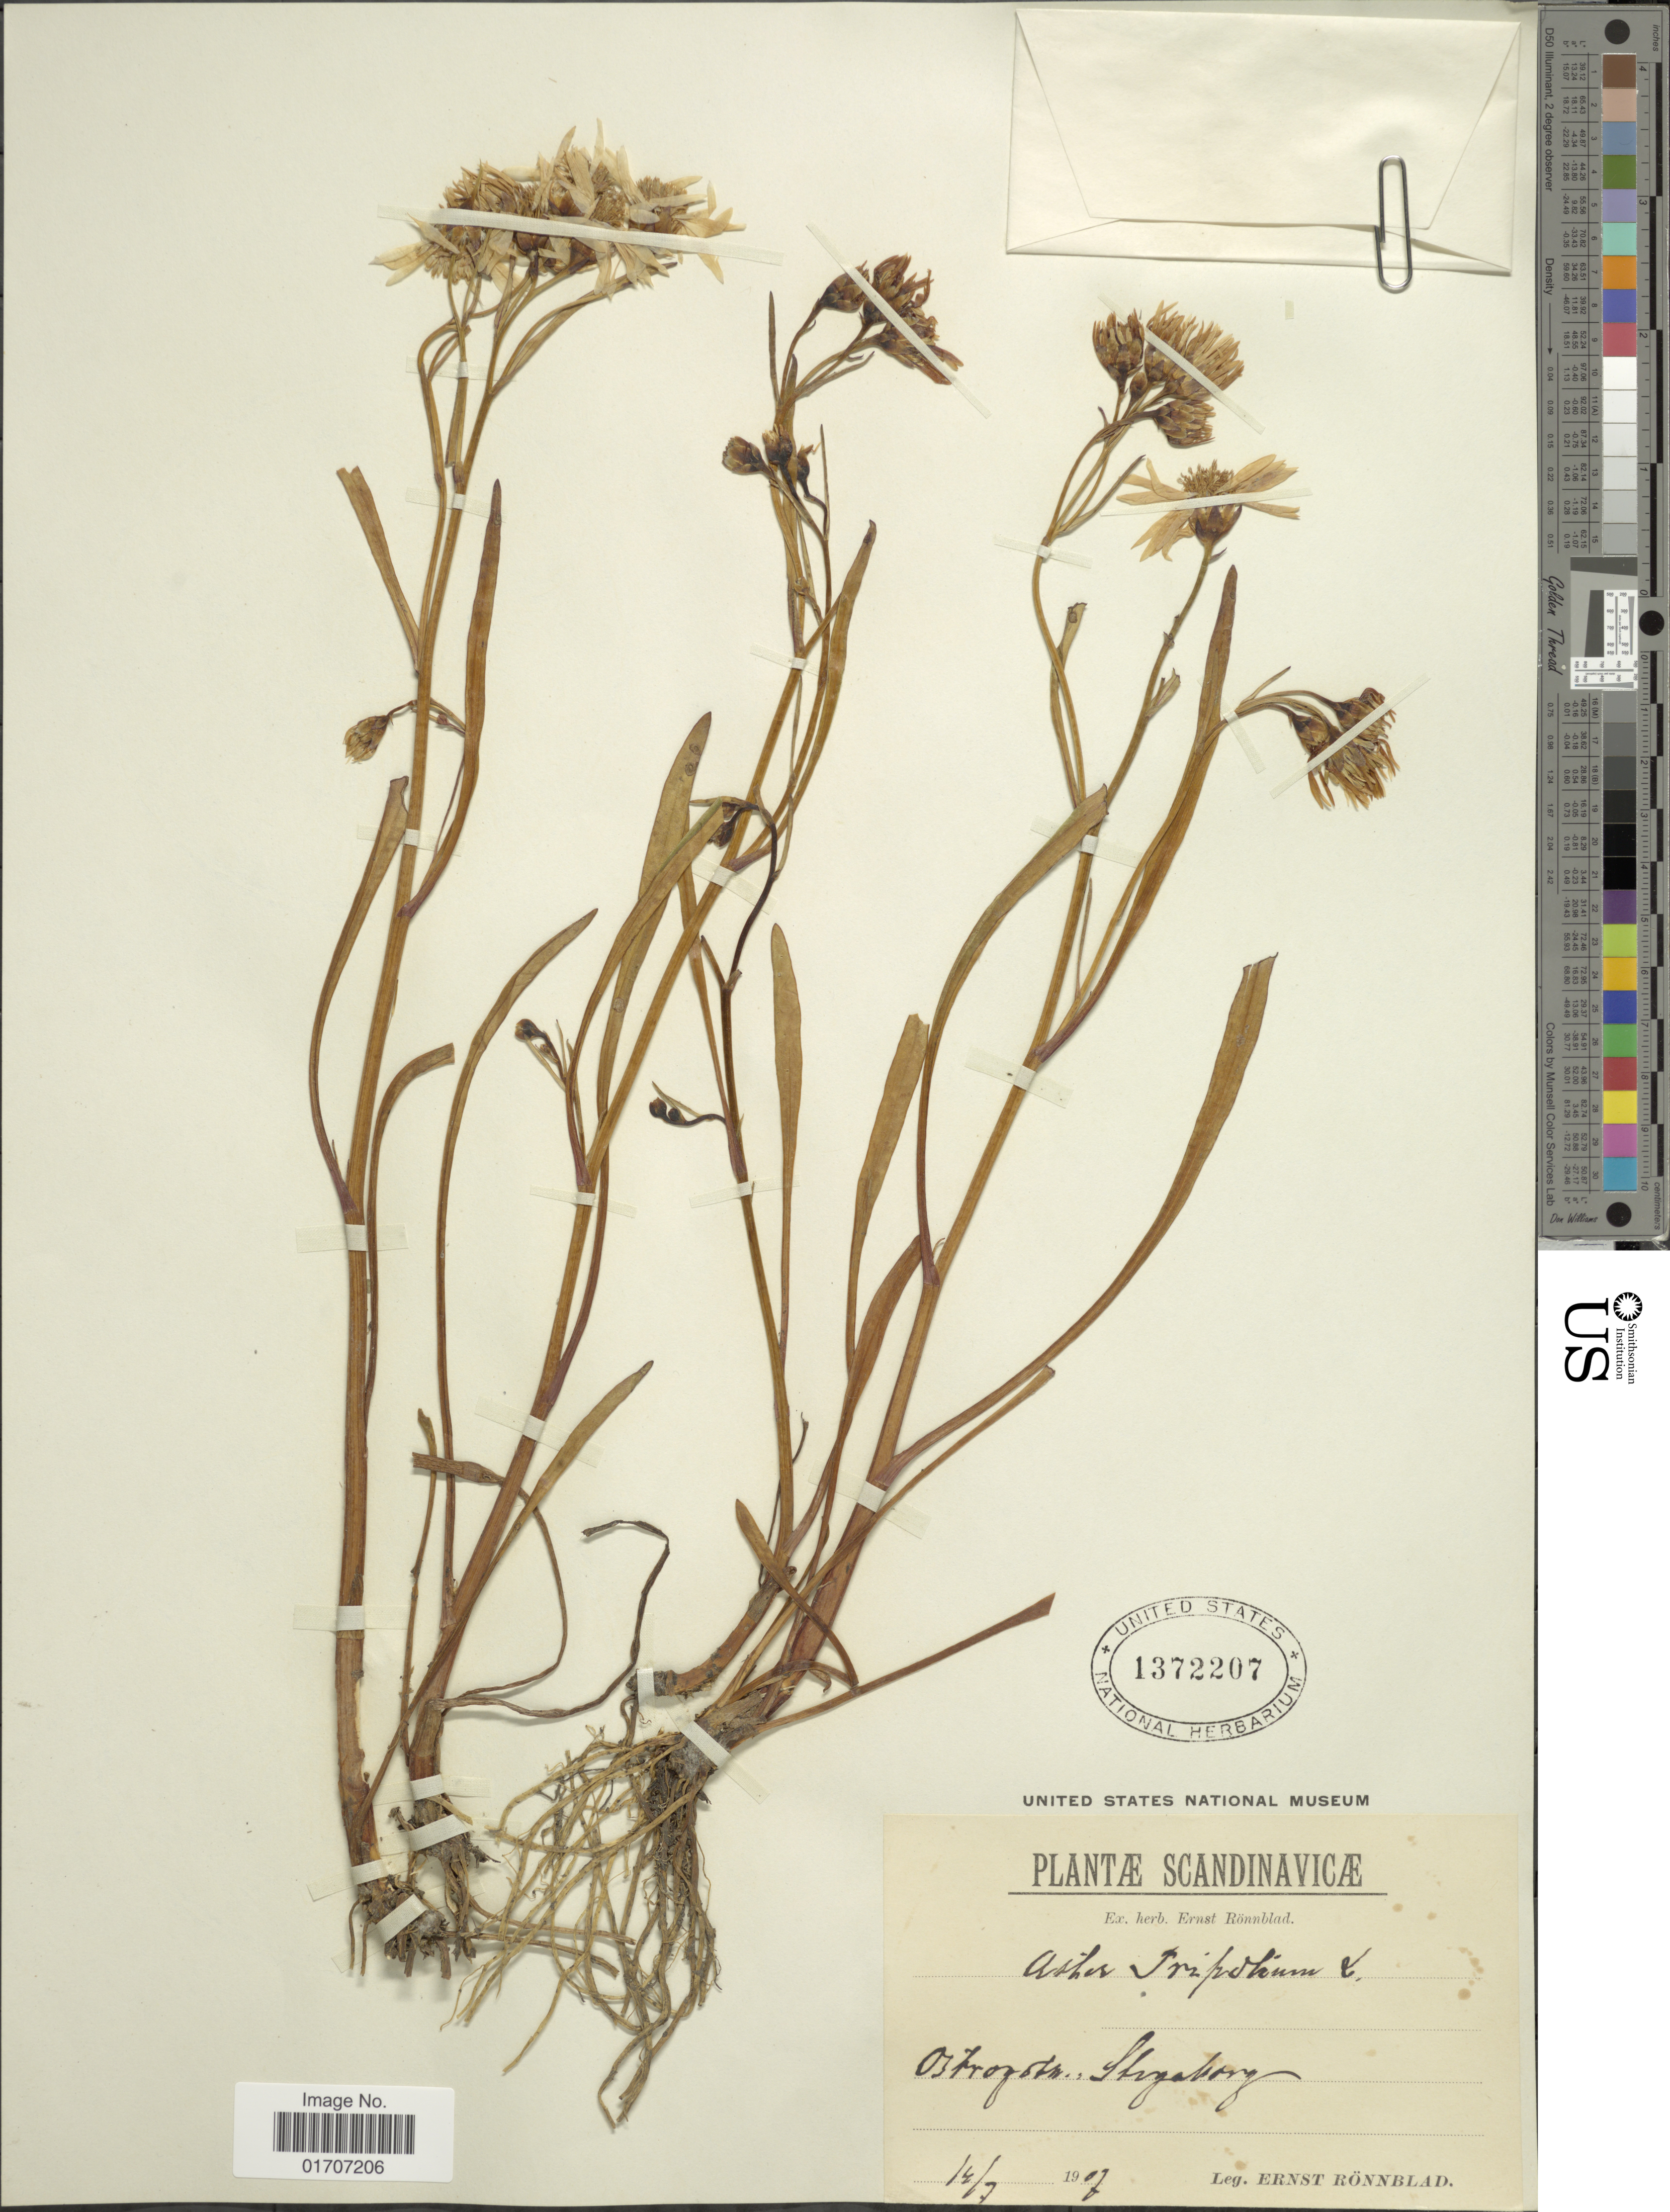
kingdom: Plantae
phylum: Tracheophyta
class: Magnoliopsida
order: Asterales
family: Asteraceae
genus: Tripolium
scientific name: Tripolium pannonicum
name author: (Jacq.) Dobrocz.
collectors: E. Rönnblad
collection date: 1907-09-14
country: Sweden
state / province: Östergötland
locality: Scandinavia, Osfrogosta, [illegible text]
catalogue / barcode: US 1372207